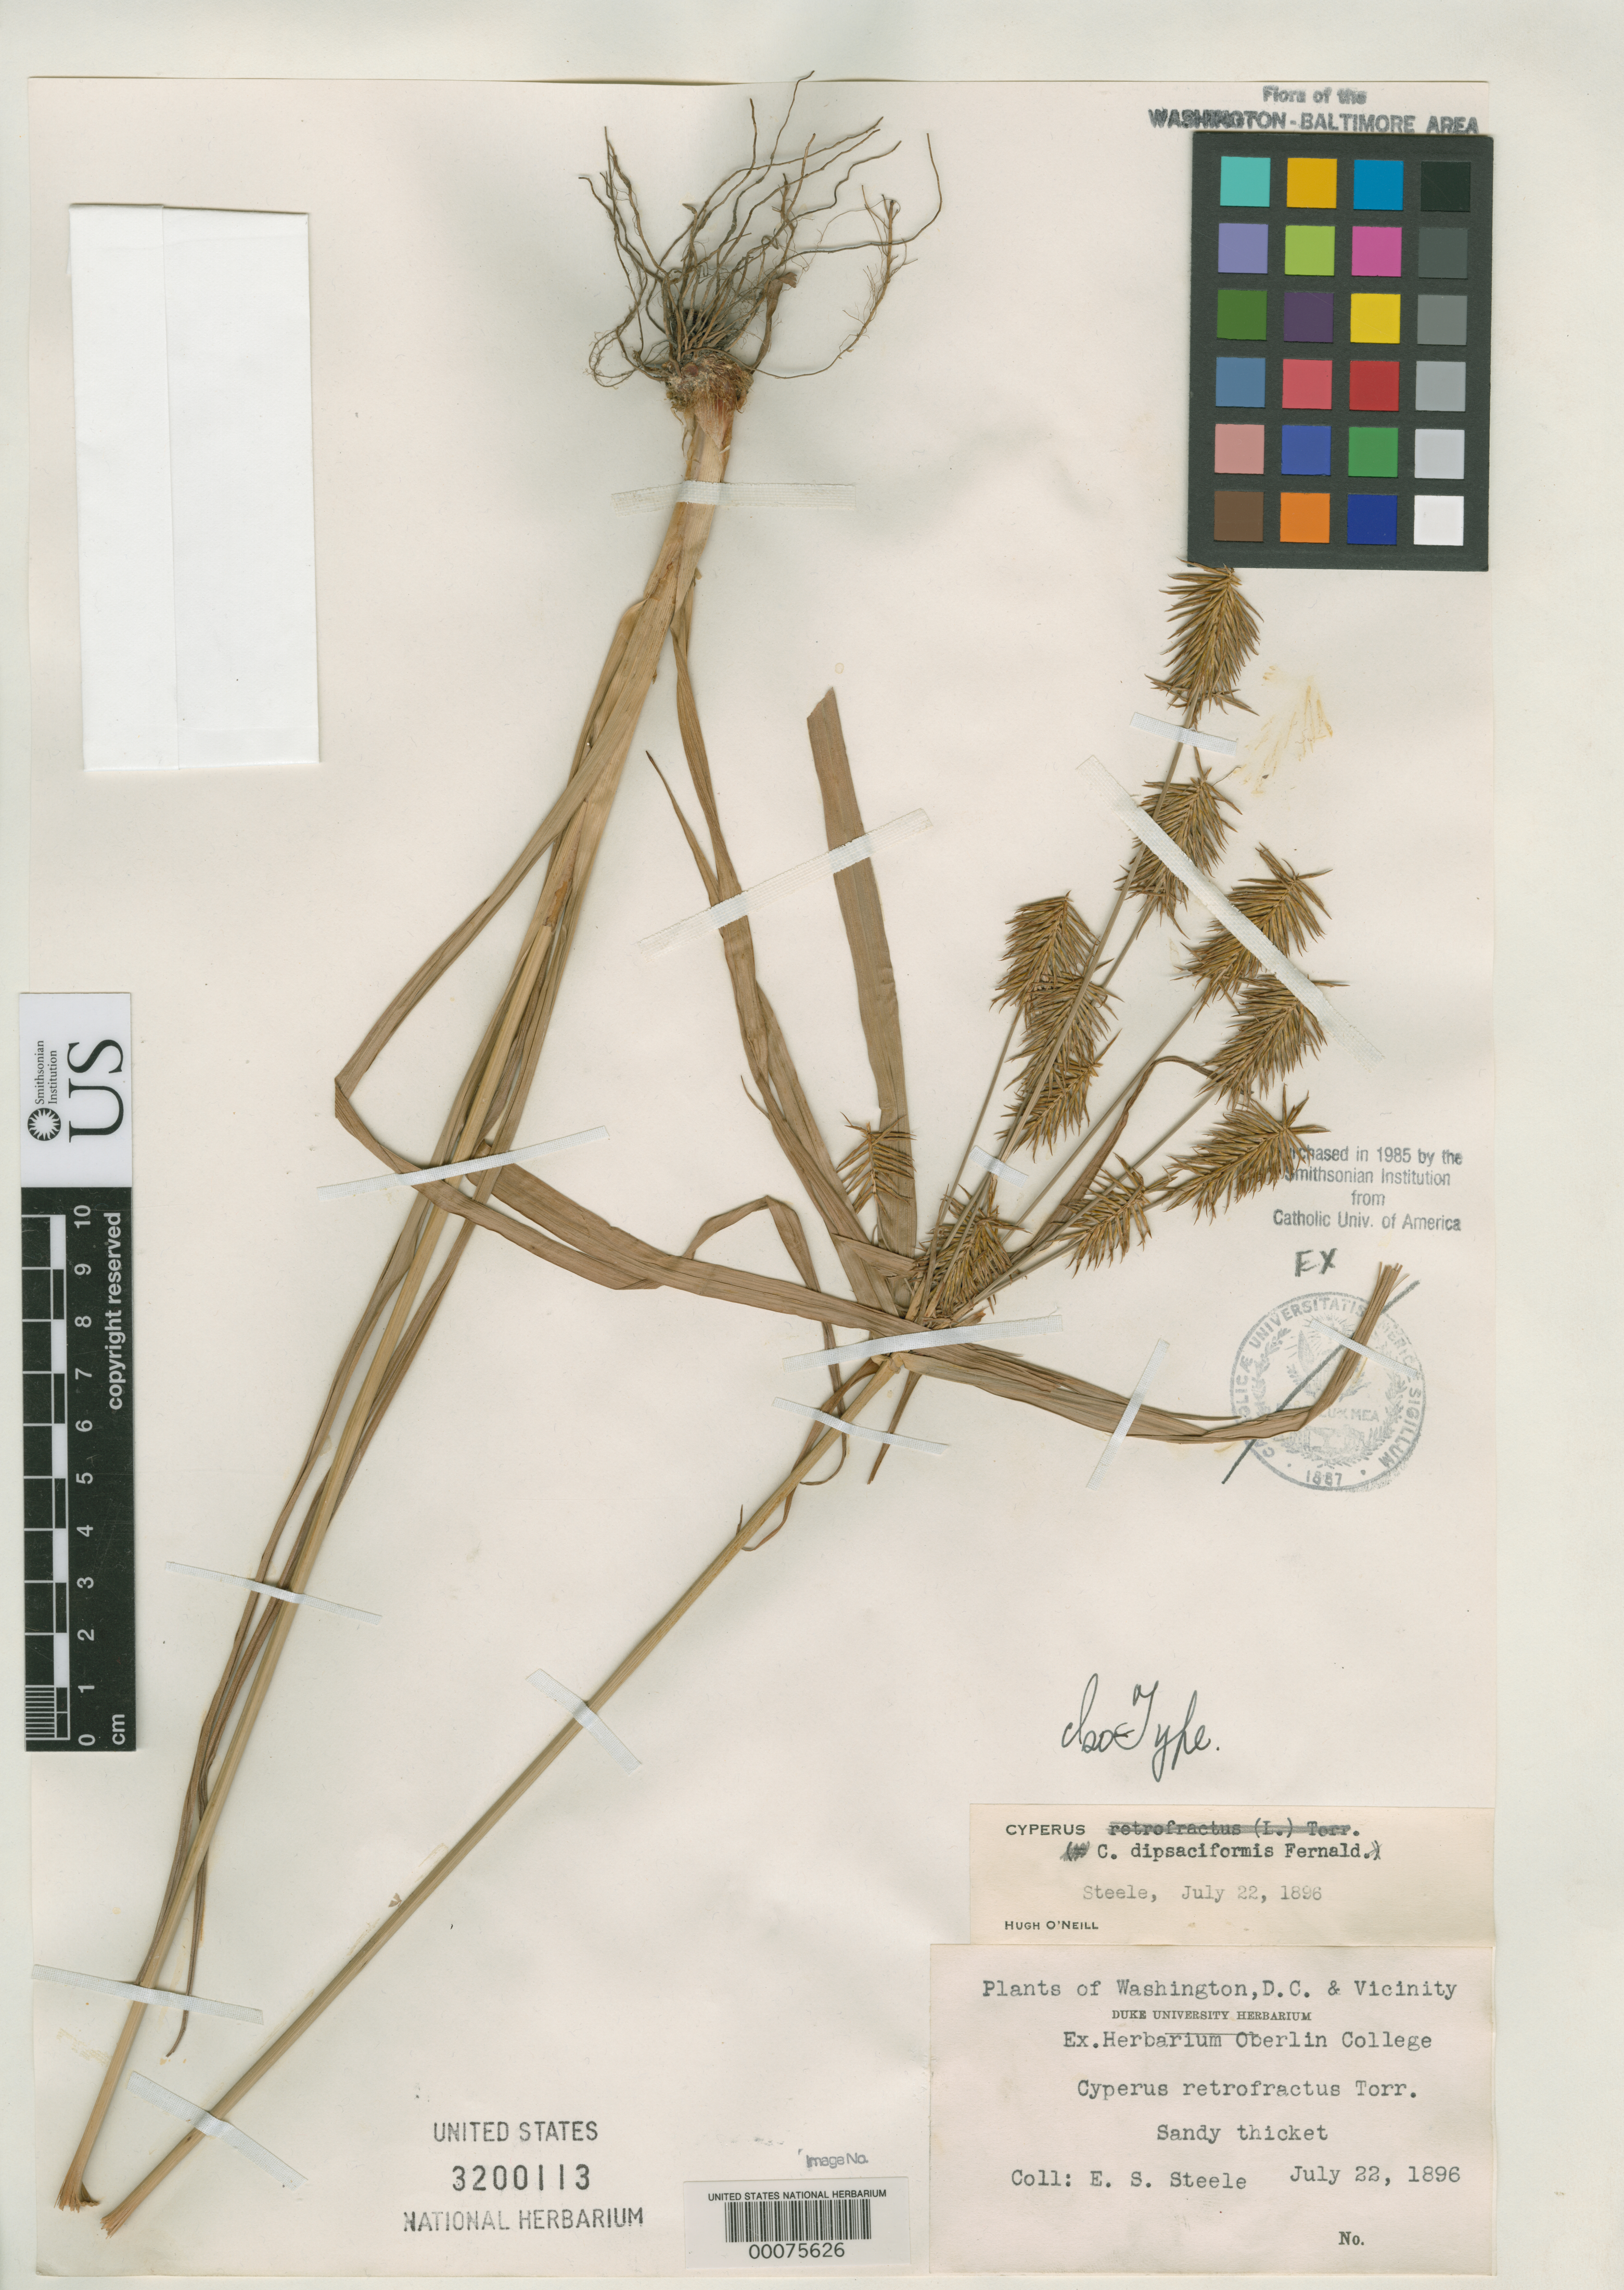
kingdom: Plantae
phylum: Tracheophyta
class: Liliopsida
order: Poales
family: Cyperaceae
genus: Cyperus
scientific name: Cyperus dipsaciformis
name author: Fernald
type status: Isosyntype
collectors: E. Steele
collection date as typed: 22 Jul 1896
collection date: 1896-07-22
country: United States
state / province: District of Columbia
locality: Near Washington.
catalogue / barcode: US 3200113